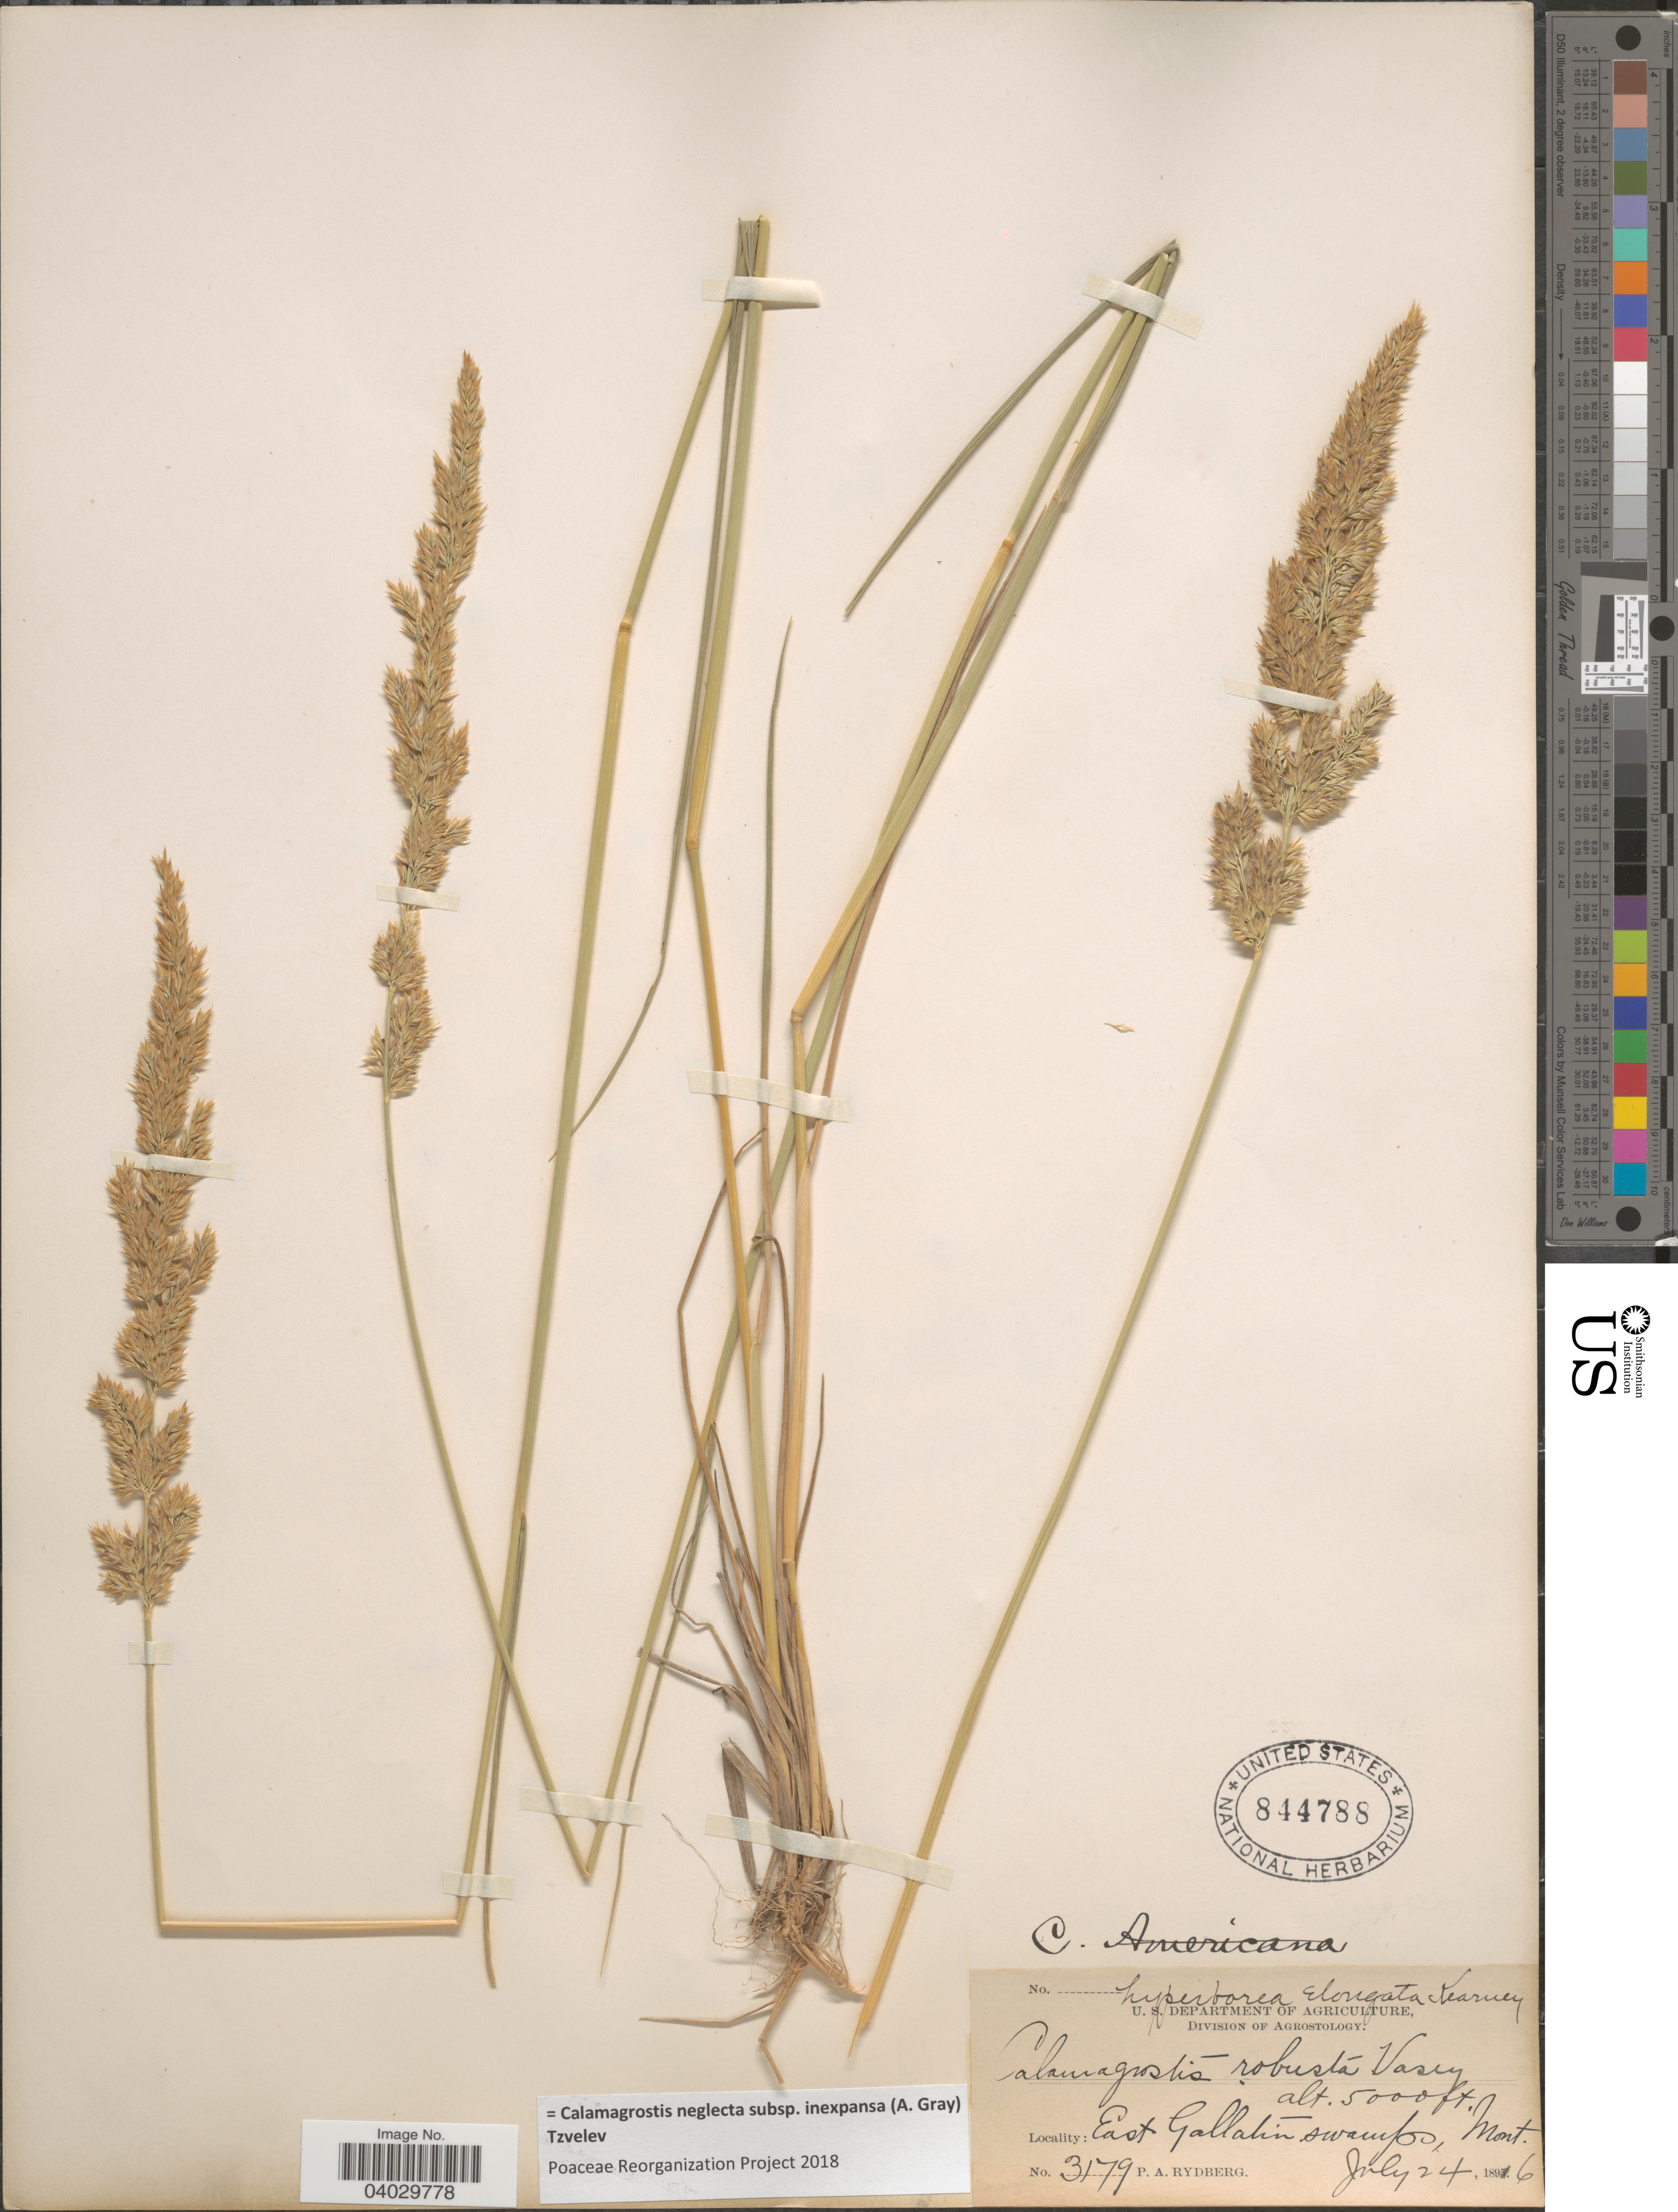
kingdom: Plantae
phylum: Tracheophyta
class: Liliopsida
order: Poales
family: Poaceae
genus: Calamagrostis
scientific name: Calamagrostis neglecta subsp. inexpansa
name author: (A. Gray) Tzvelev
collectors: P. A. Rydberg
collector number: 3179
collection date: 1896-07-24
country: United States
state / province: Montana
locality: East Gallatin swamps.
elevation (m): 1524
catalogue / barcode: US 844788